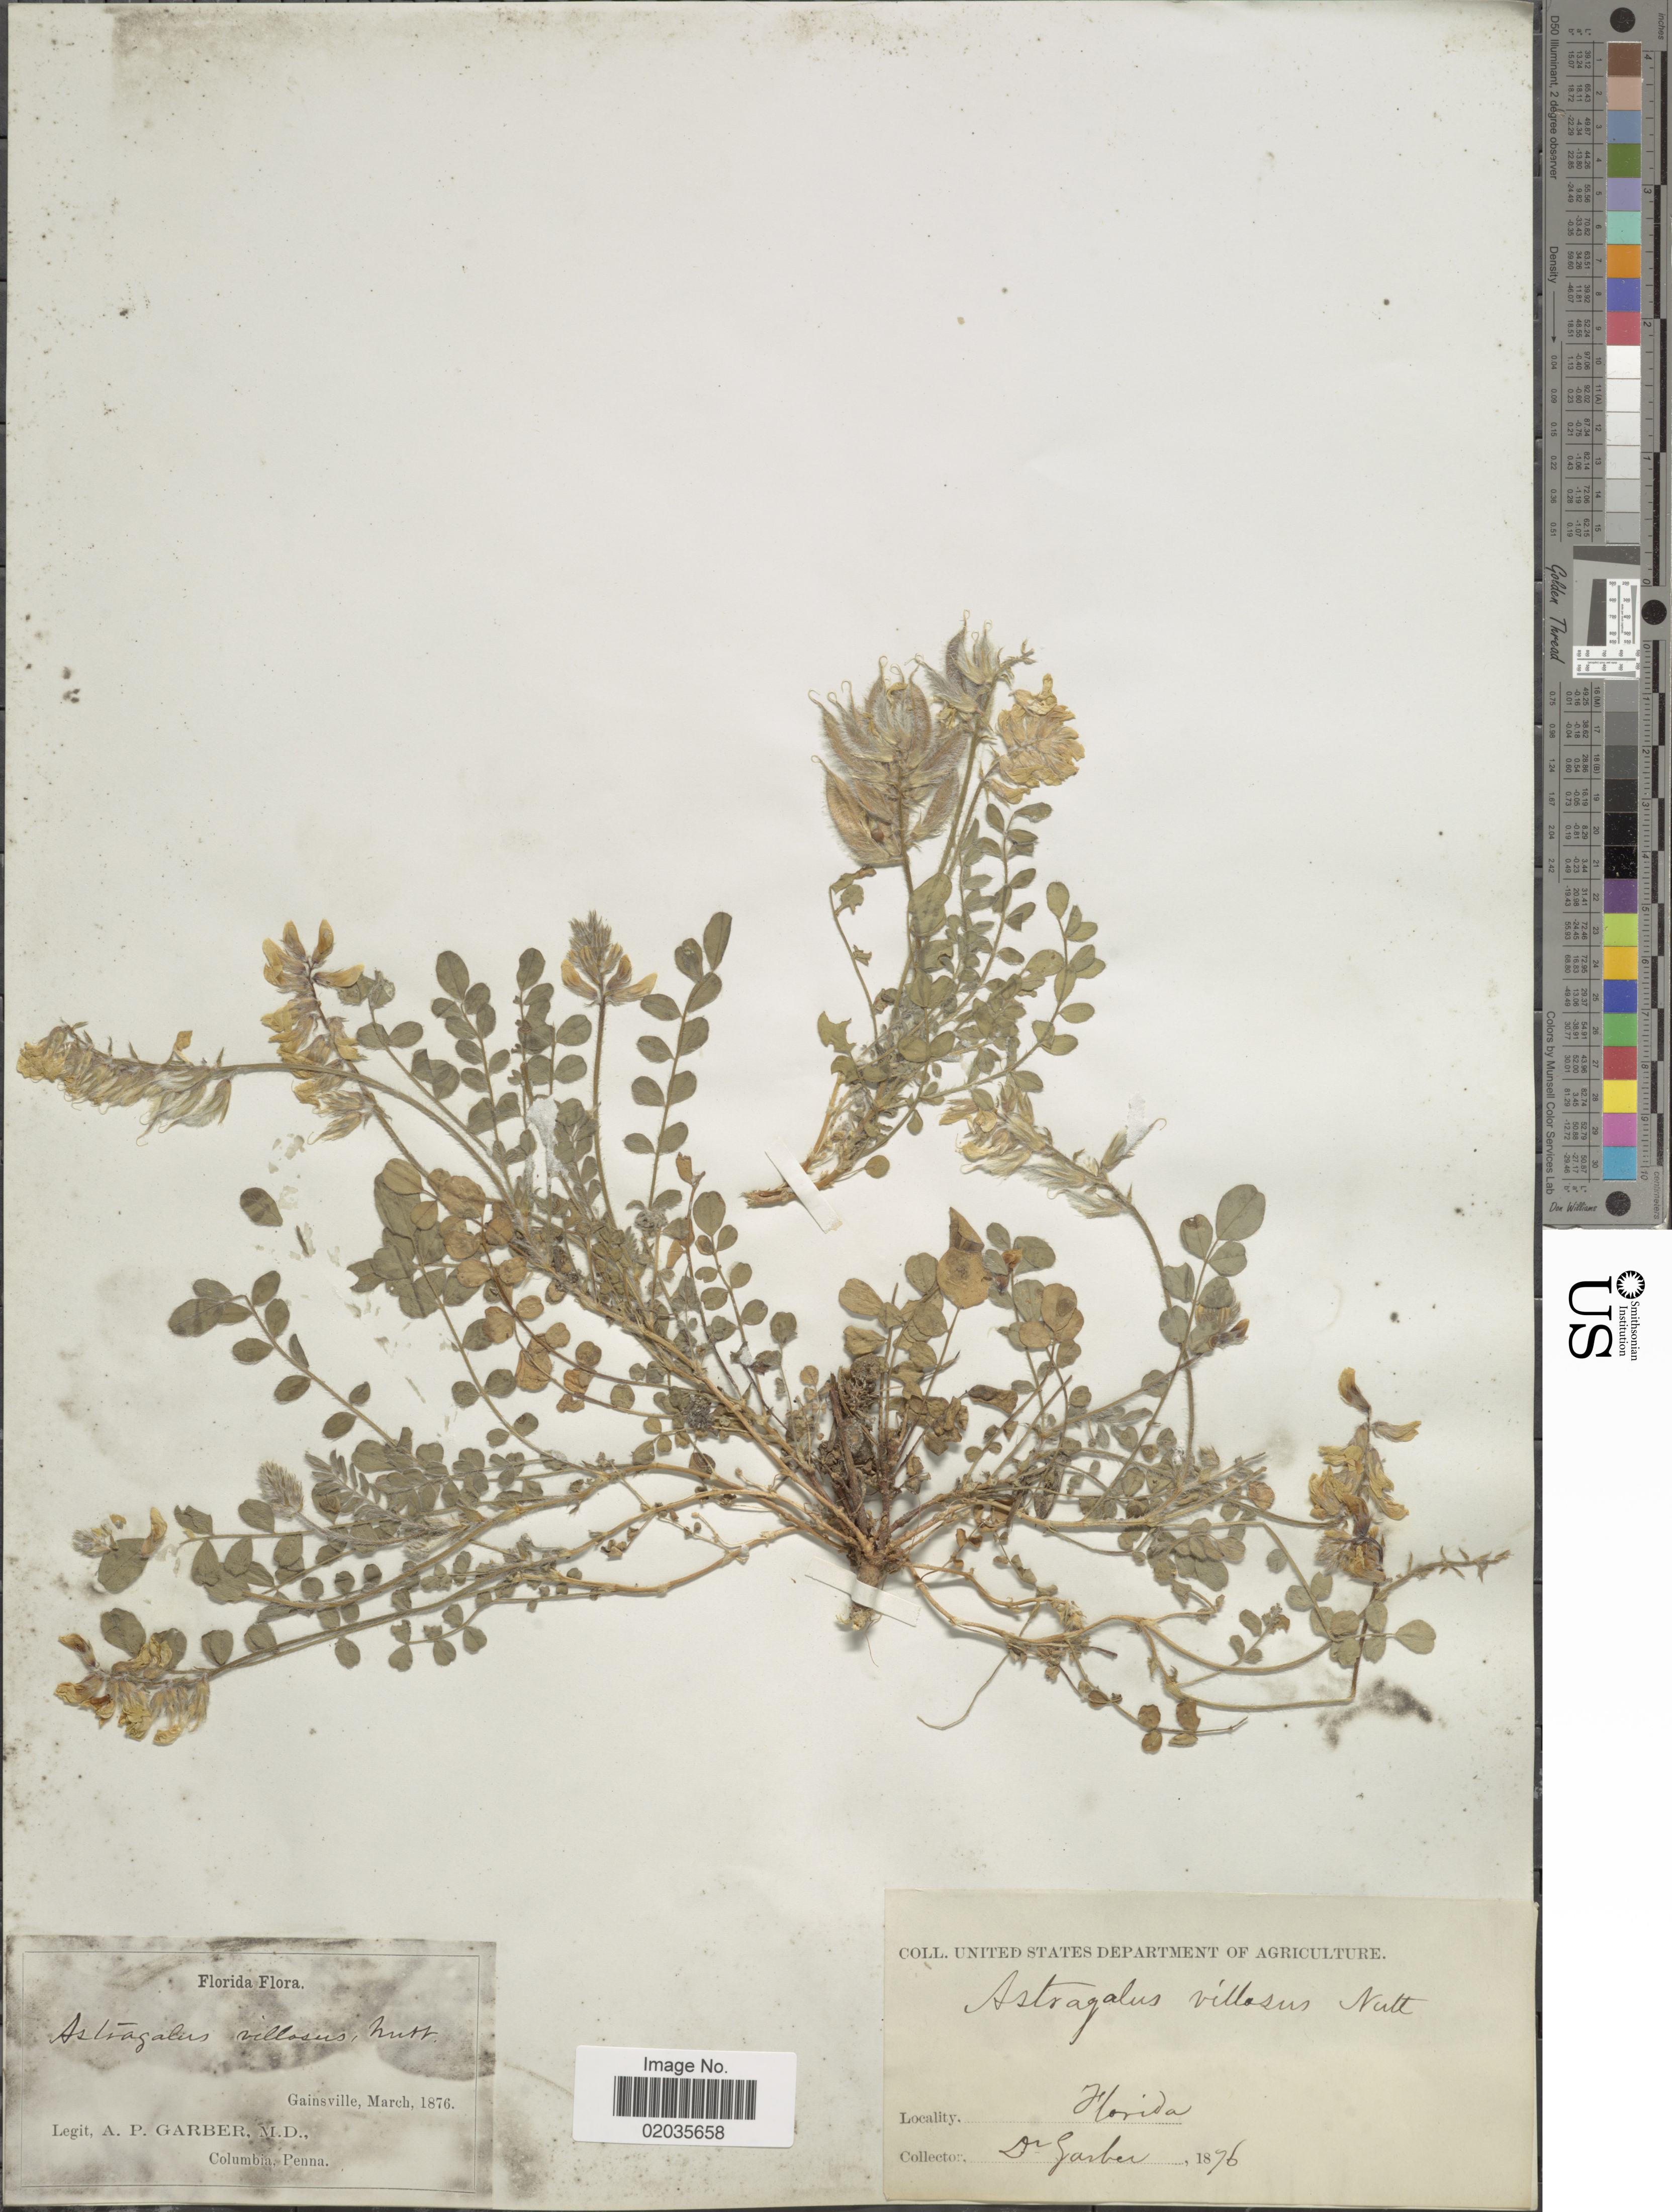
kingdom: Plantae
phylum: Tracheophyta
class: Magnoliopsida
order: Fabales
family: Fabaceae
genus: Astragalus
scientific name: Astragalus villosus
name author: Michx.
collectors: A. P. Garber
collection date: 1876-03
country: United States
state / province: Florida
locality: Gainsville